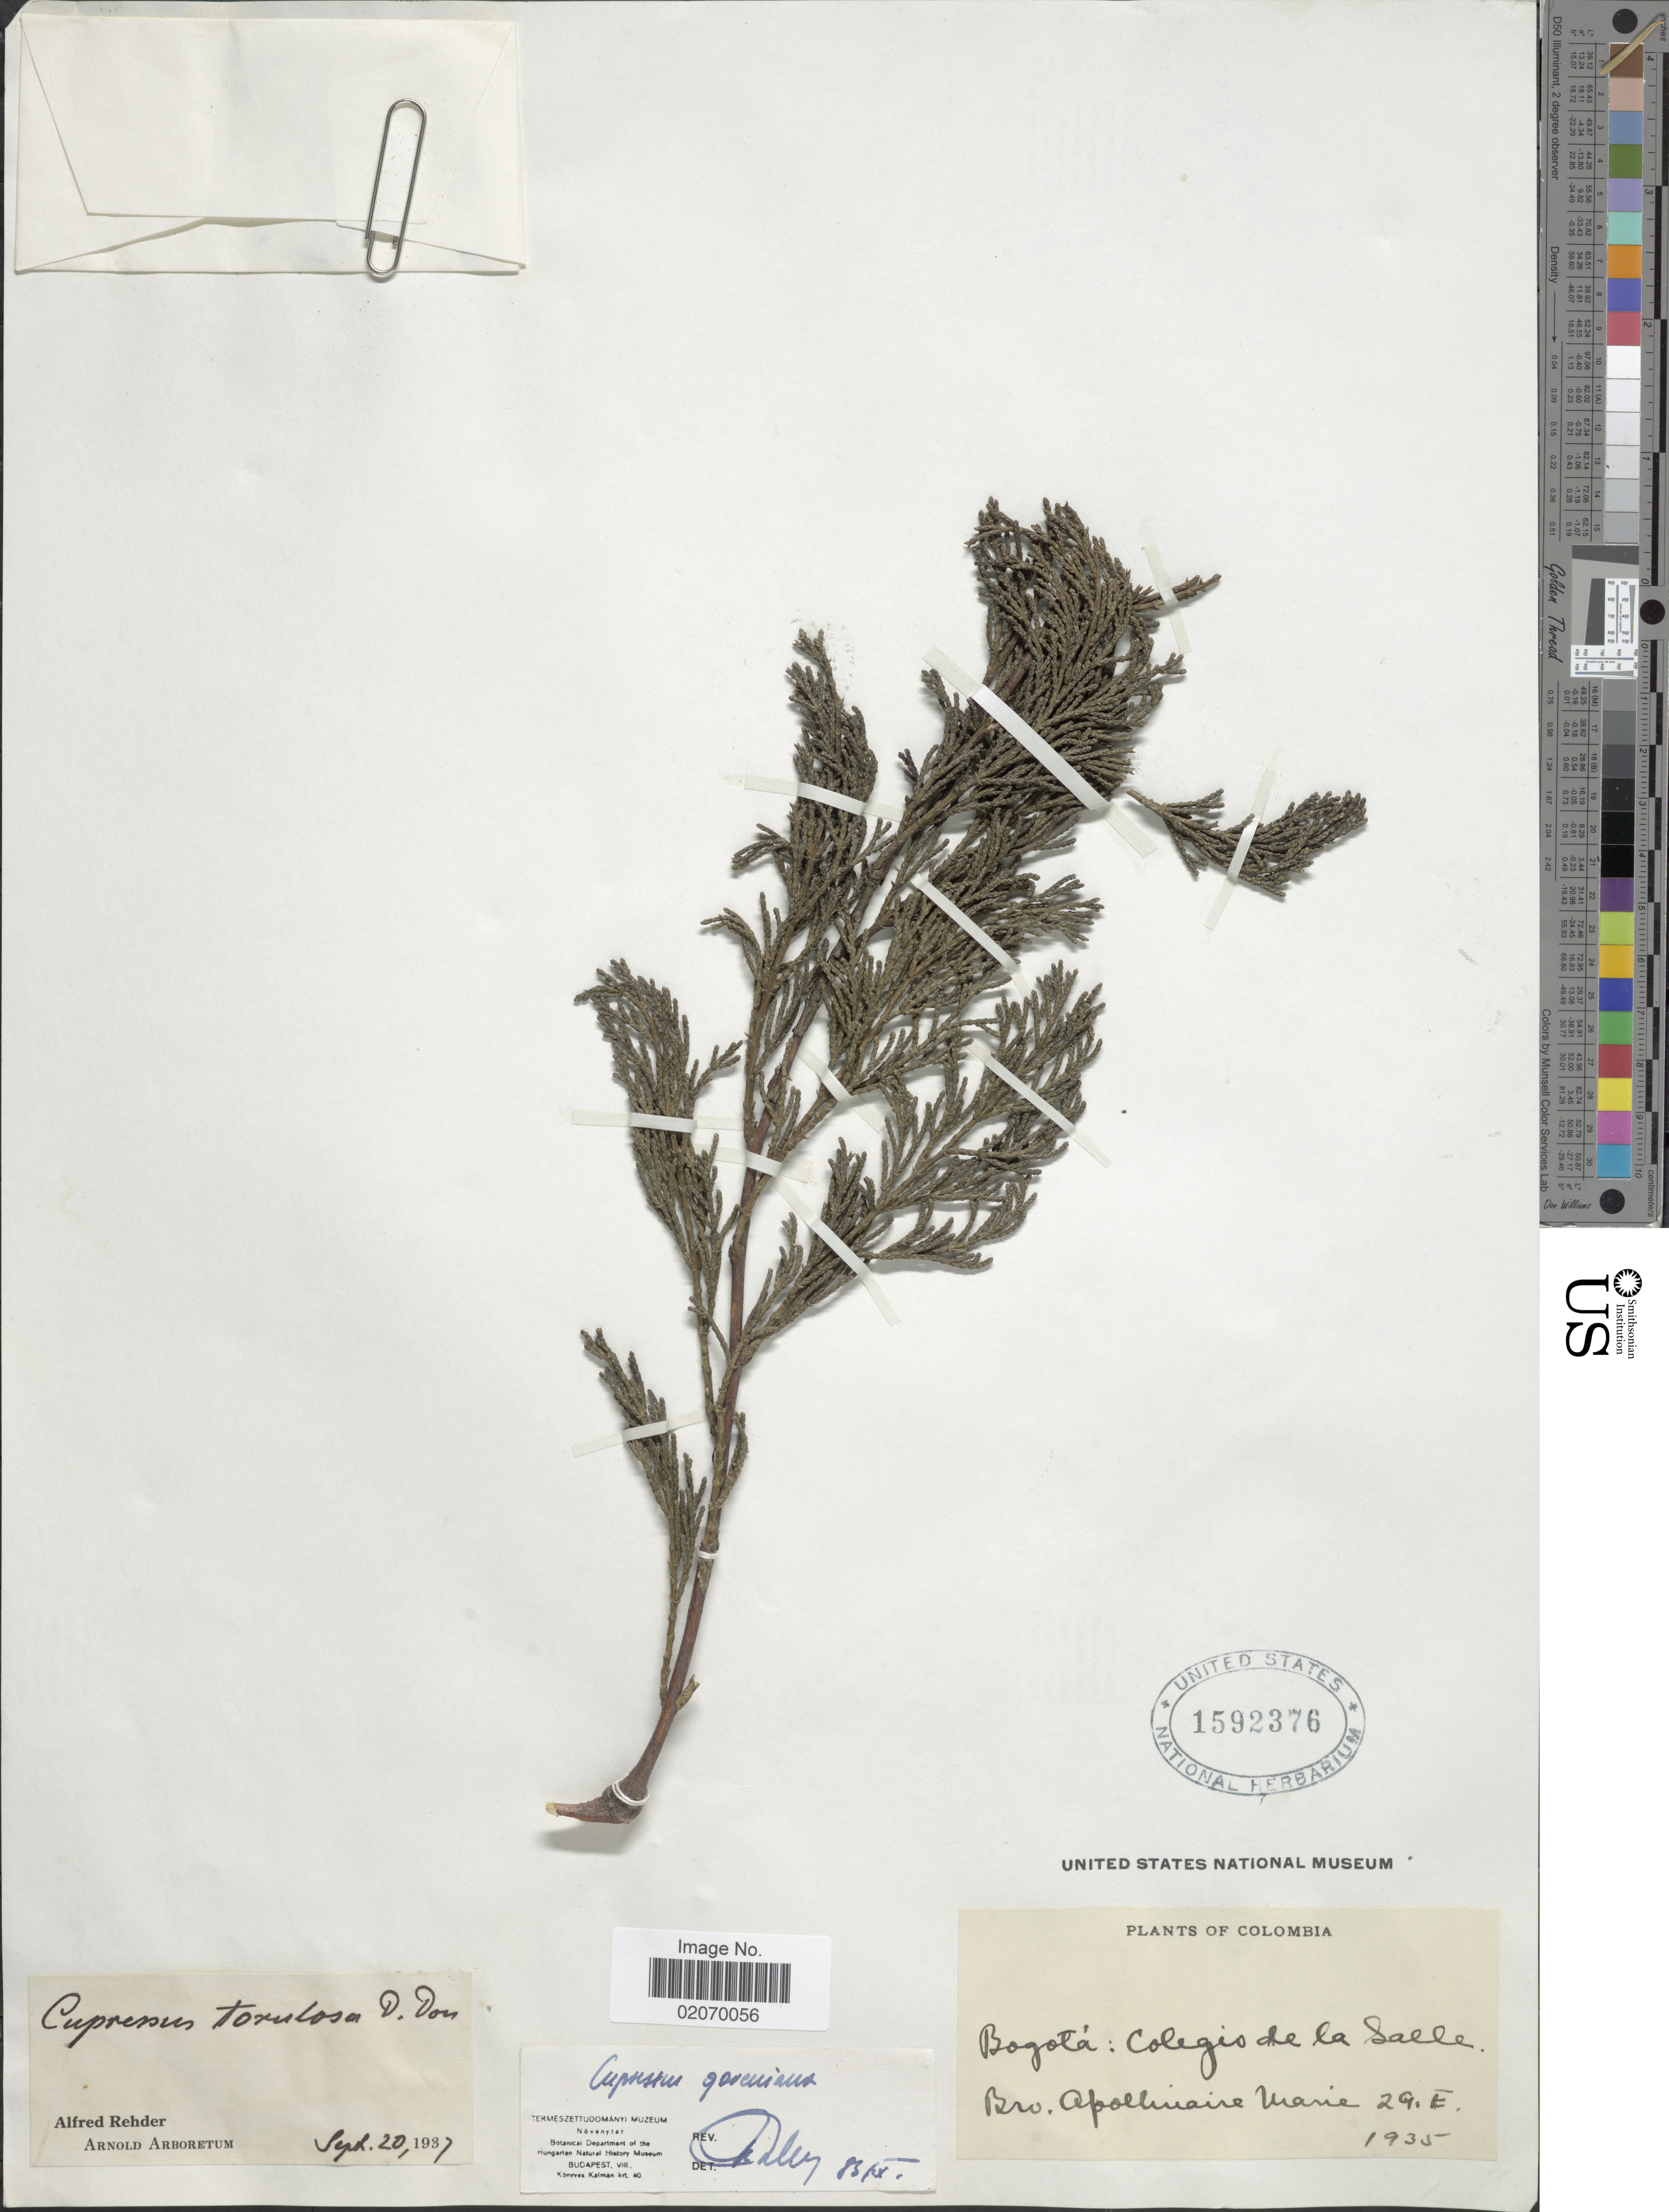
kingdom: Plantae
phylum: Tracheophyta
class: Pinopsida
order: Pinales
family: Cupressaceae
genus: Hesperocyparis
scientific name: Hesperocyparis goveniana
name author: (Gordon) Bartel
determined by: (US) Smithsonian Institution - National Museum of Natural History - Department of Botany (UNITED STATES)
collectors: Bro. Apollinaire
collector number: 29E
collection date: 1935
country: Colombia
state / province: Bogota D.C.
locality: Bogota, Colegio de la Salle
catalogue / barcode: US 1592376